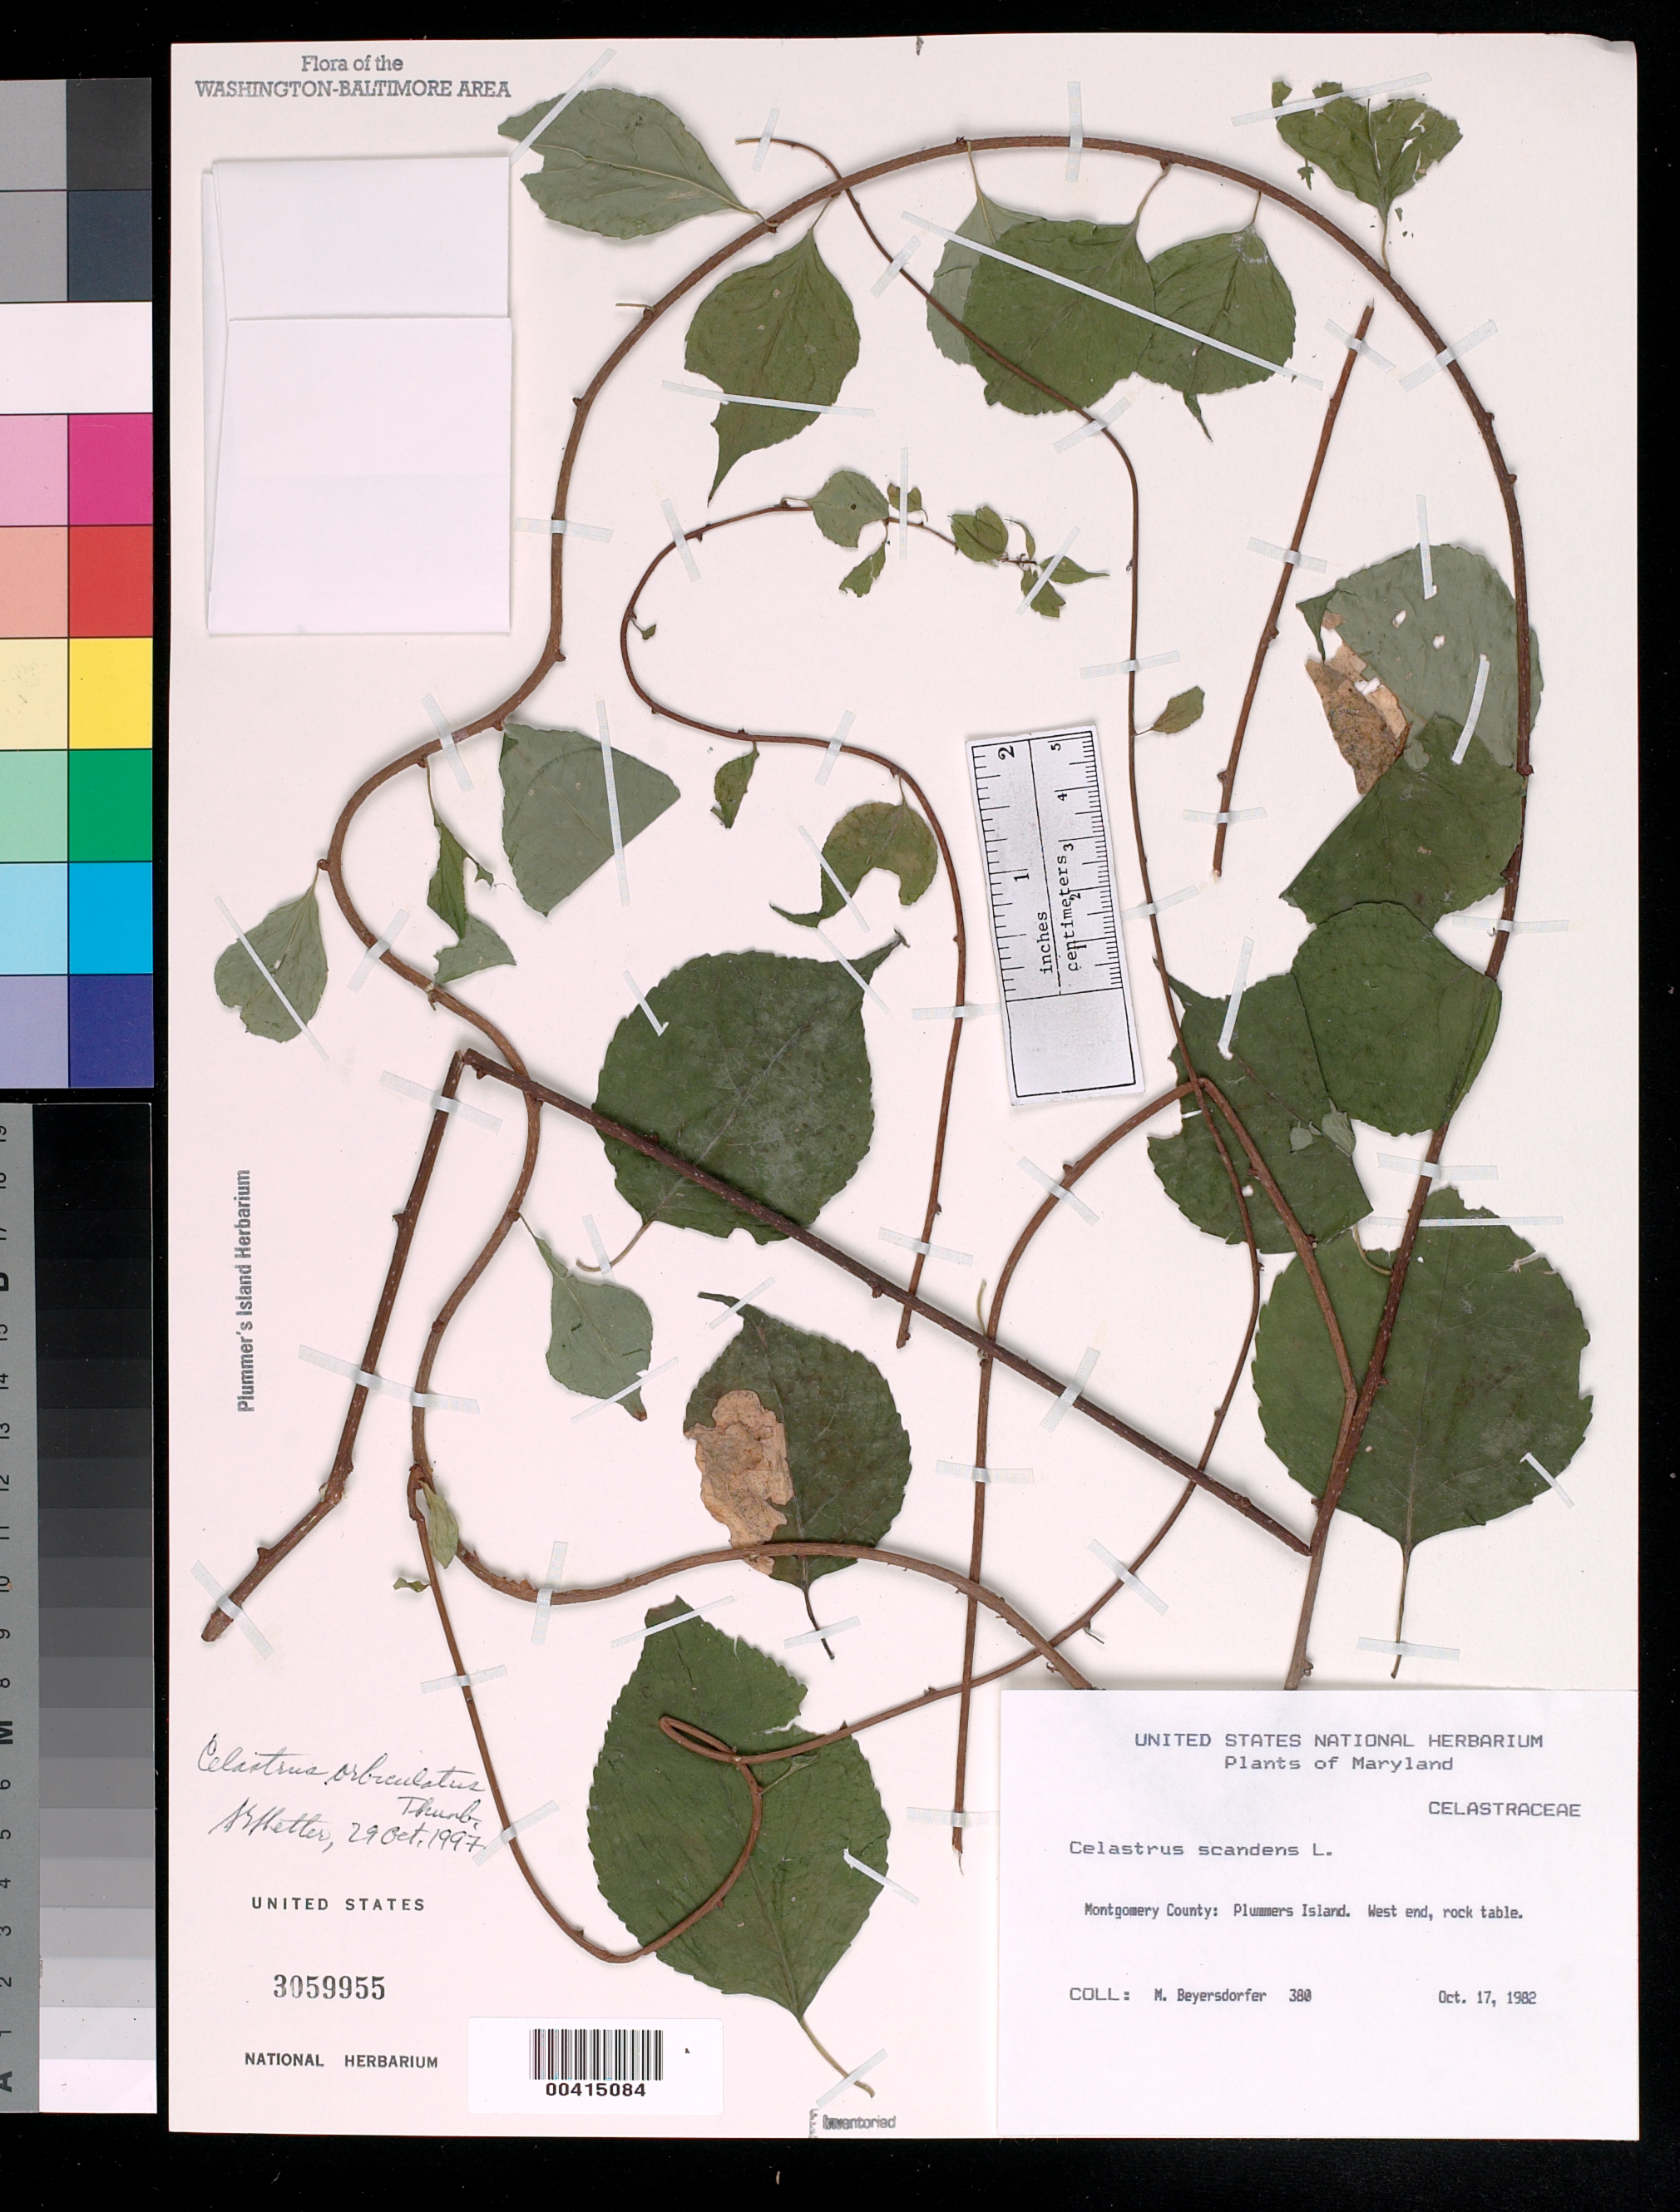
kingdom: Plantae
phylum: Tracheophyta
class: Magnoliopsida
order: Celastrales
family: Celastraceae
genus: Celastrus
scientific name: Celastrus orbiculatus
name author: Thunb.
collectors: M. Beyersdorfer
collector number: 380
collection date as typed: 17 Oct 1982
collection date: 1982-10-17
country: United States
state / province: Maryland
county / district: Montgomery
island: Plummers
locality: Plummer's Island; west end, Rock Table. Plummers Island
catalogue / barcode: US 3059955